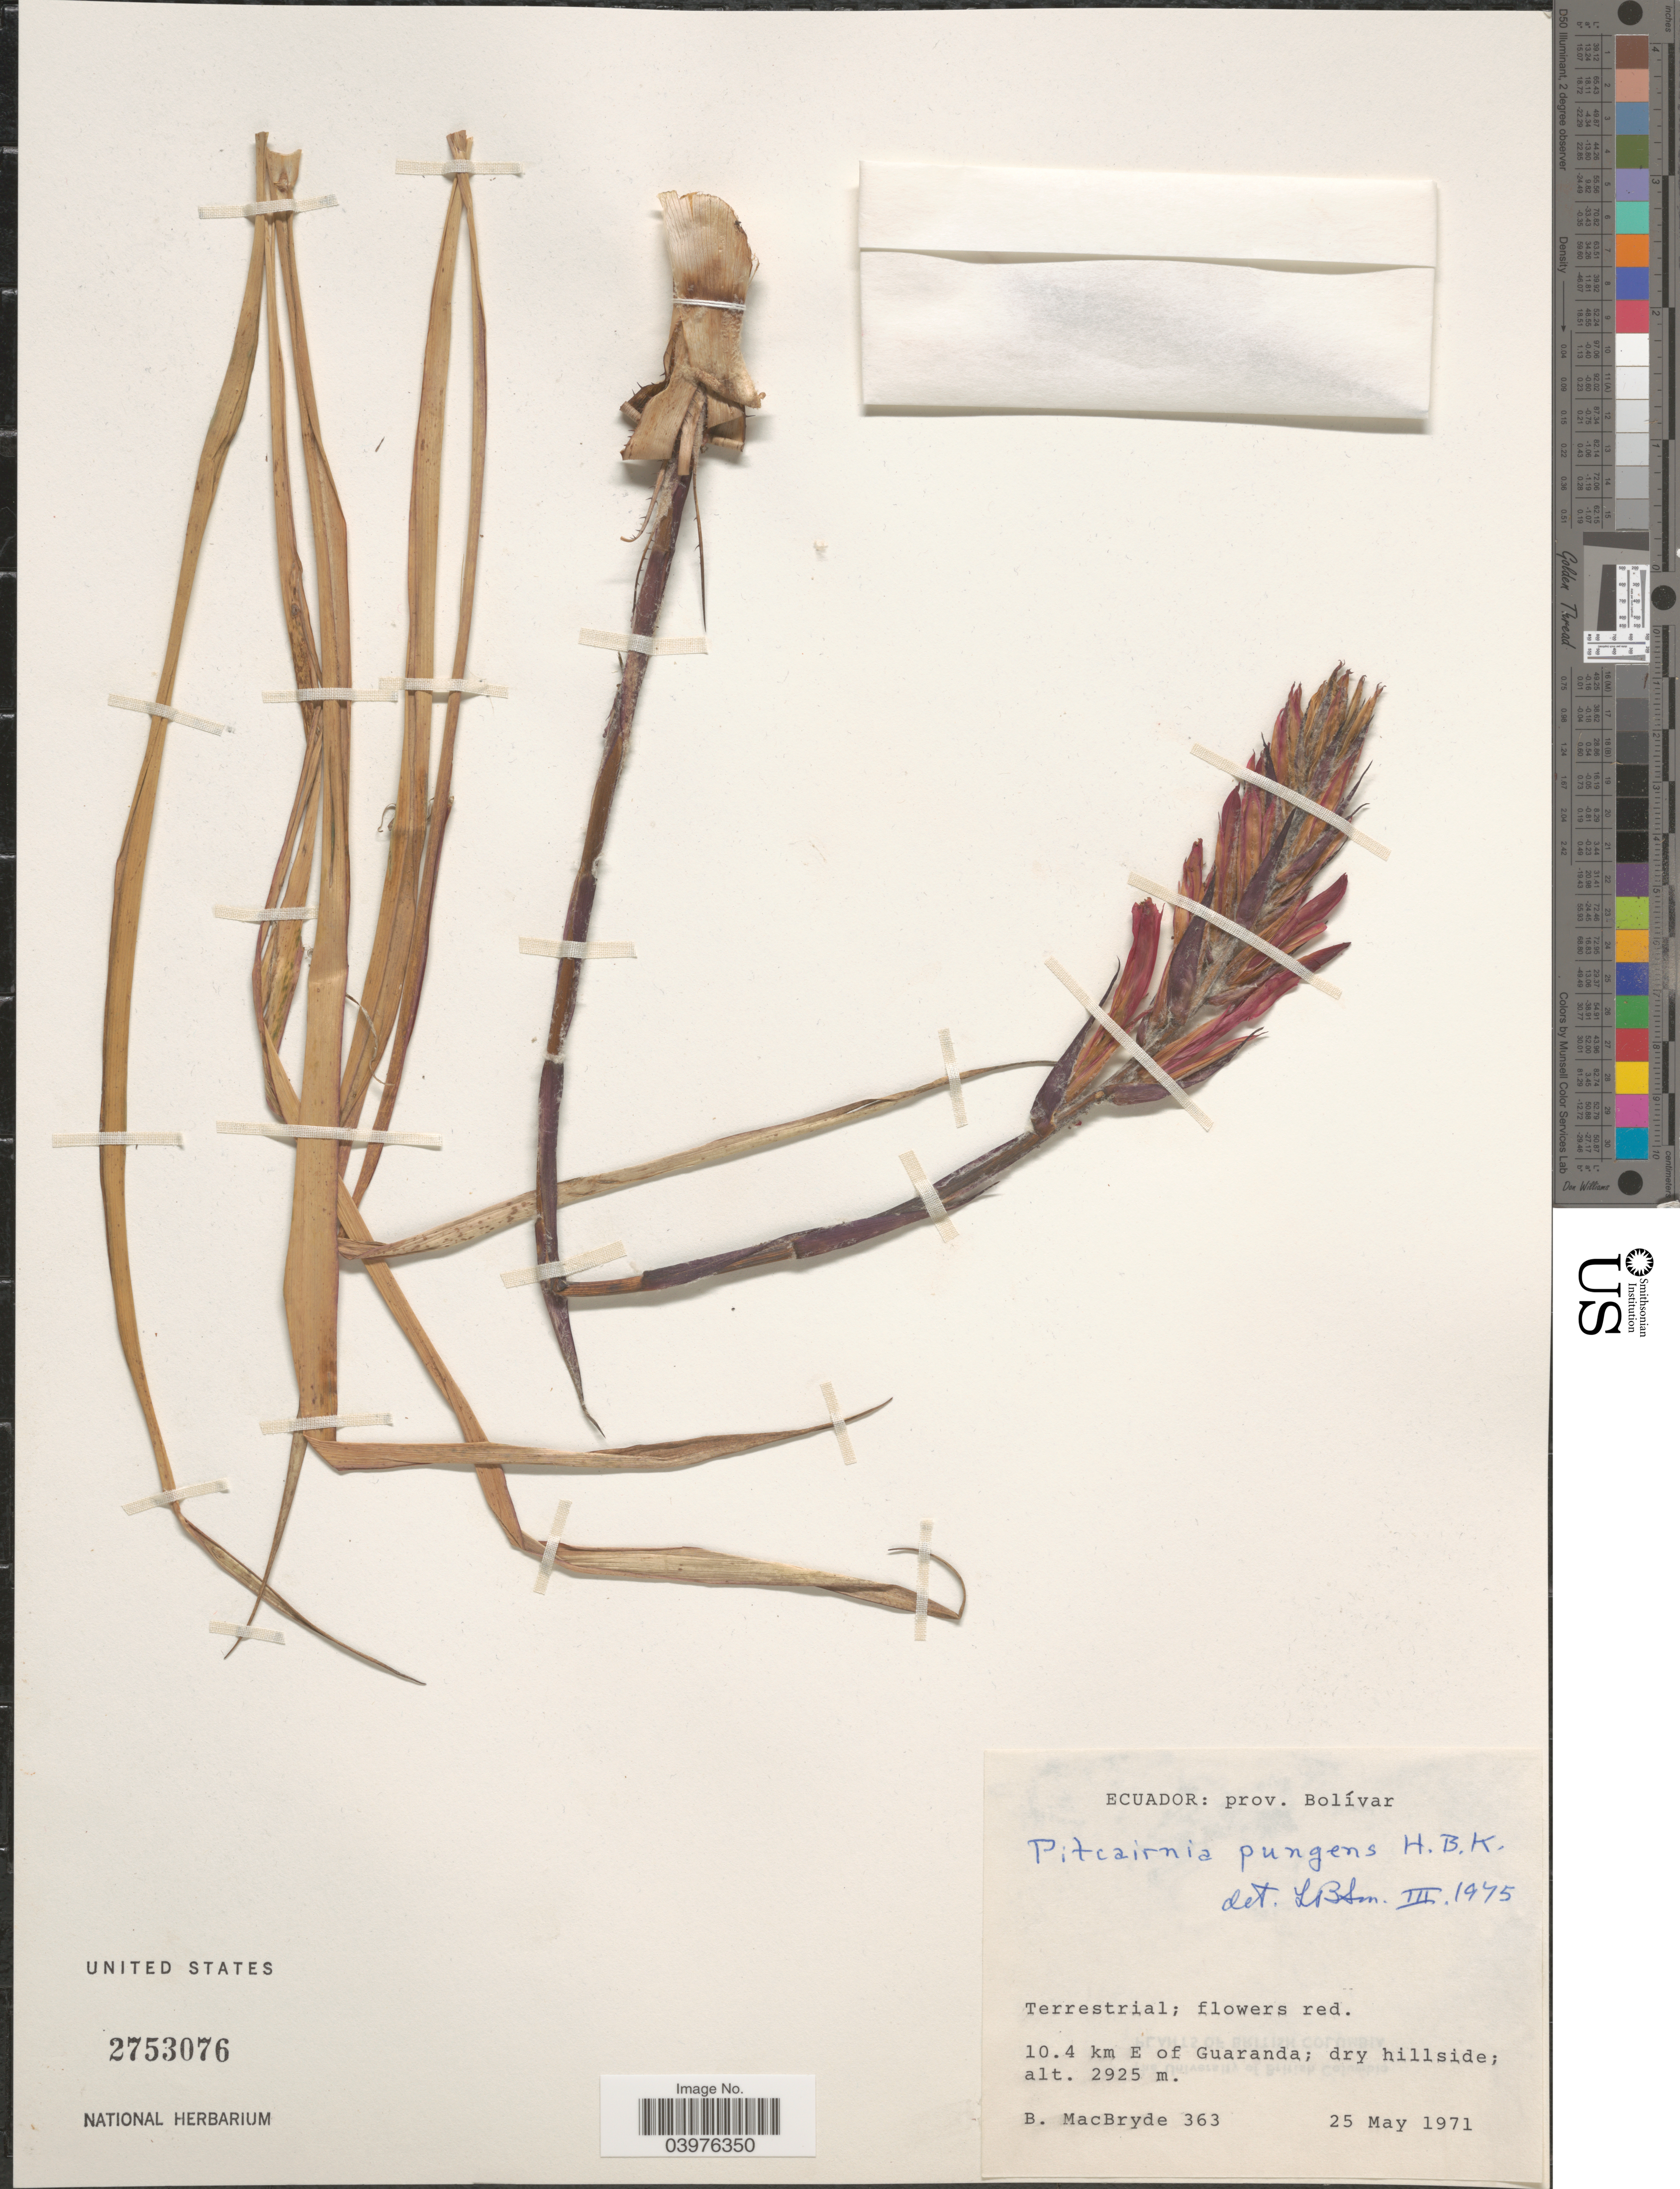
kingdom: Plantae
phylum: Tracheophyta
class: Liliopsida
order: Poales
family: Bromeliaceae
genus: Pitcairnia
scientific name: Pitcairnia pungens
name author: Kunth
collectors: B. MacBryde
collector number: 363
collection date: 1971-05-25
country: Ecuador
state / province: Bolívar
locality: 10.4 km E of Guaranda.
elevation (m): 2925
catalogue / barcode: US 2753076